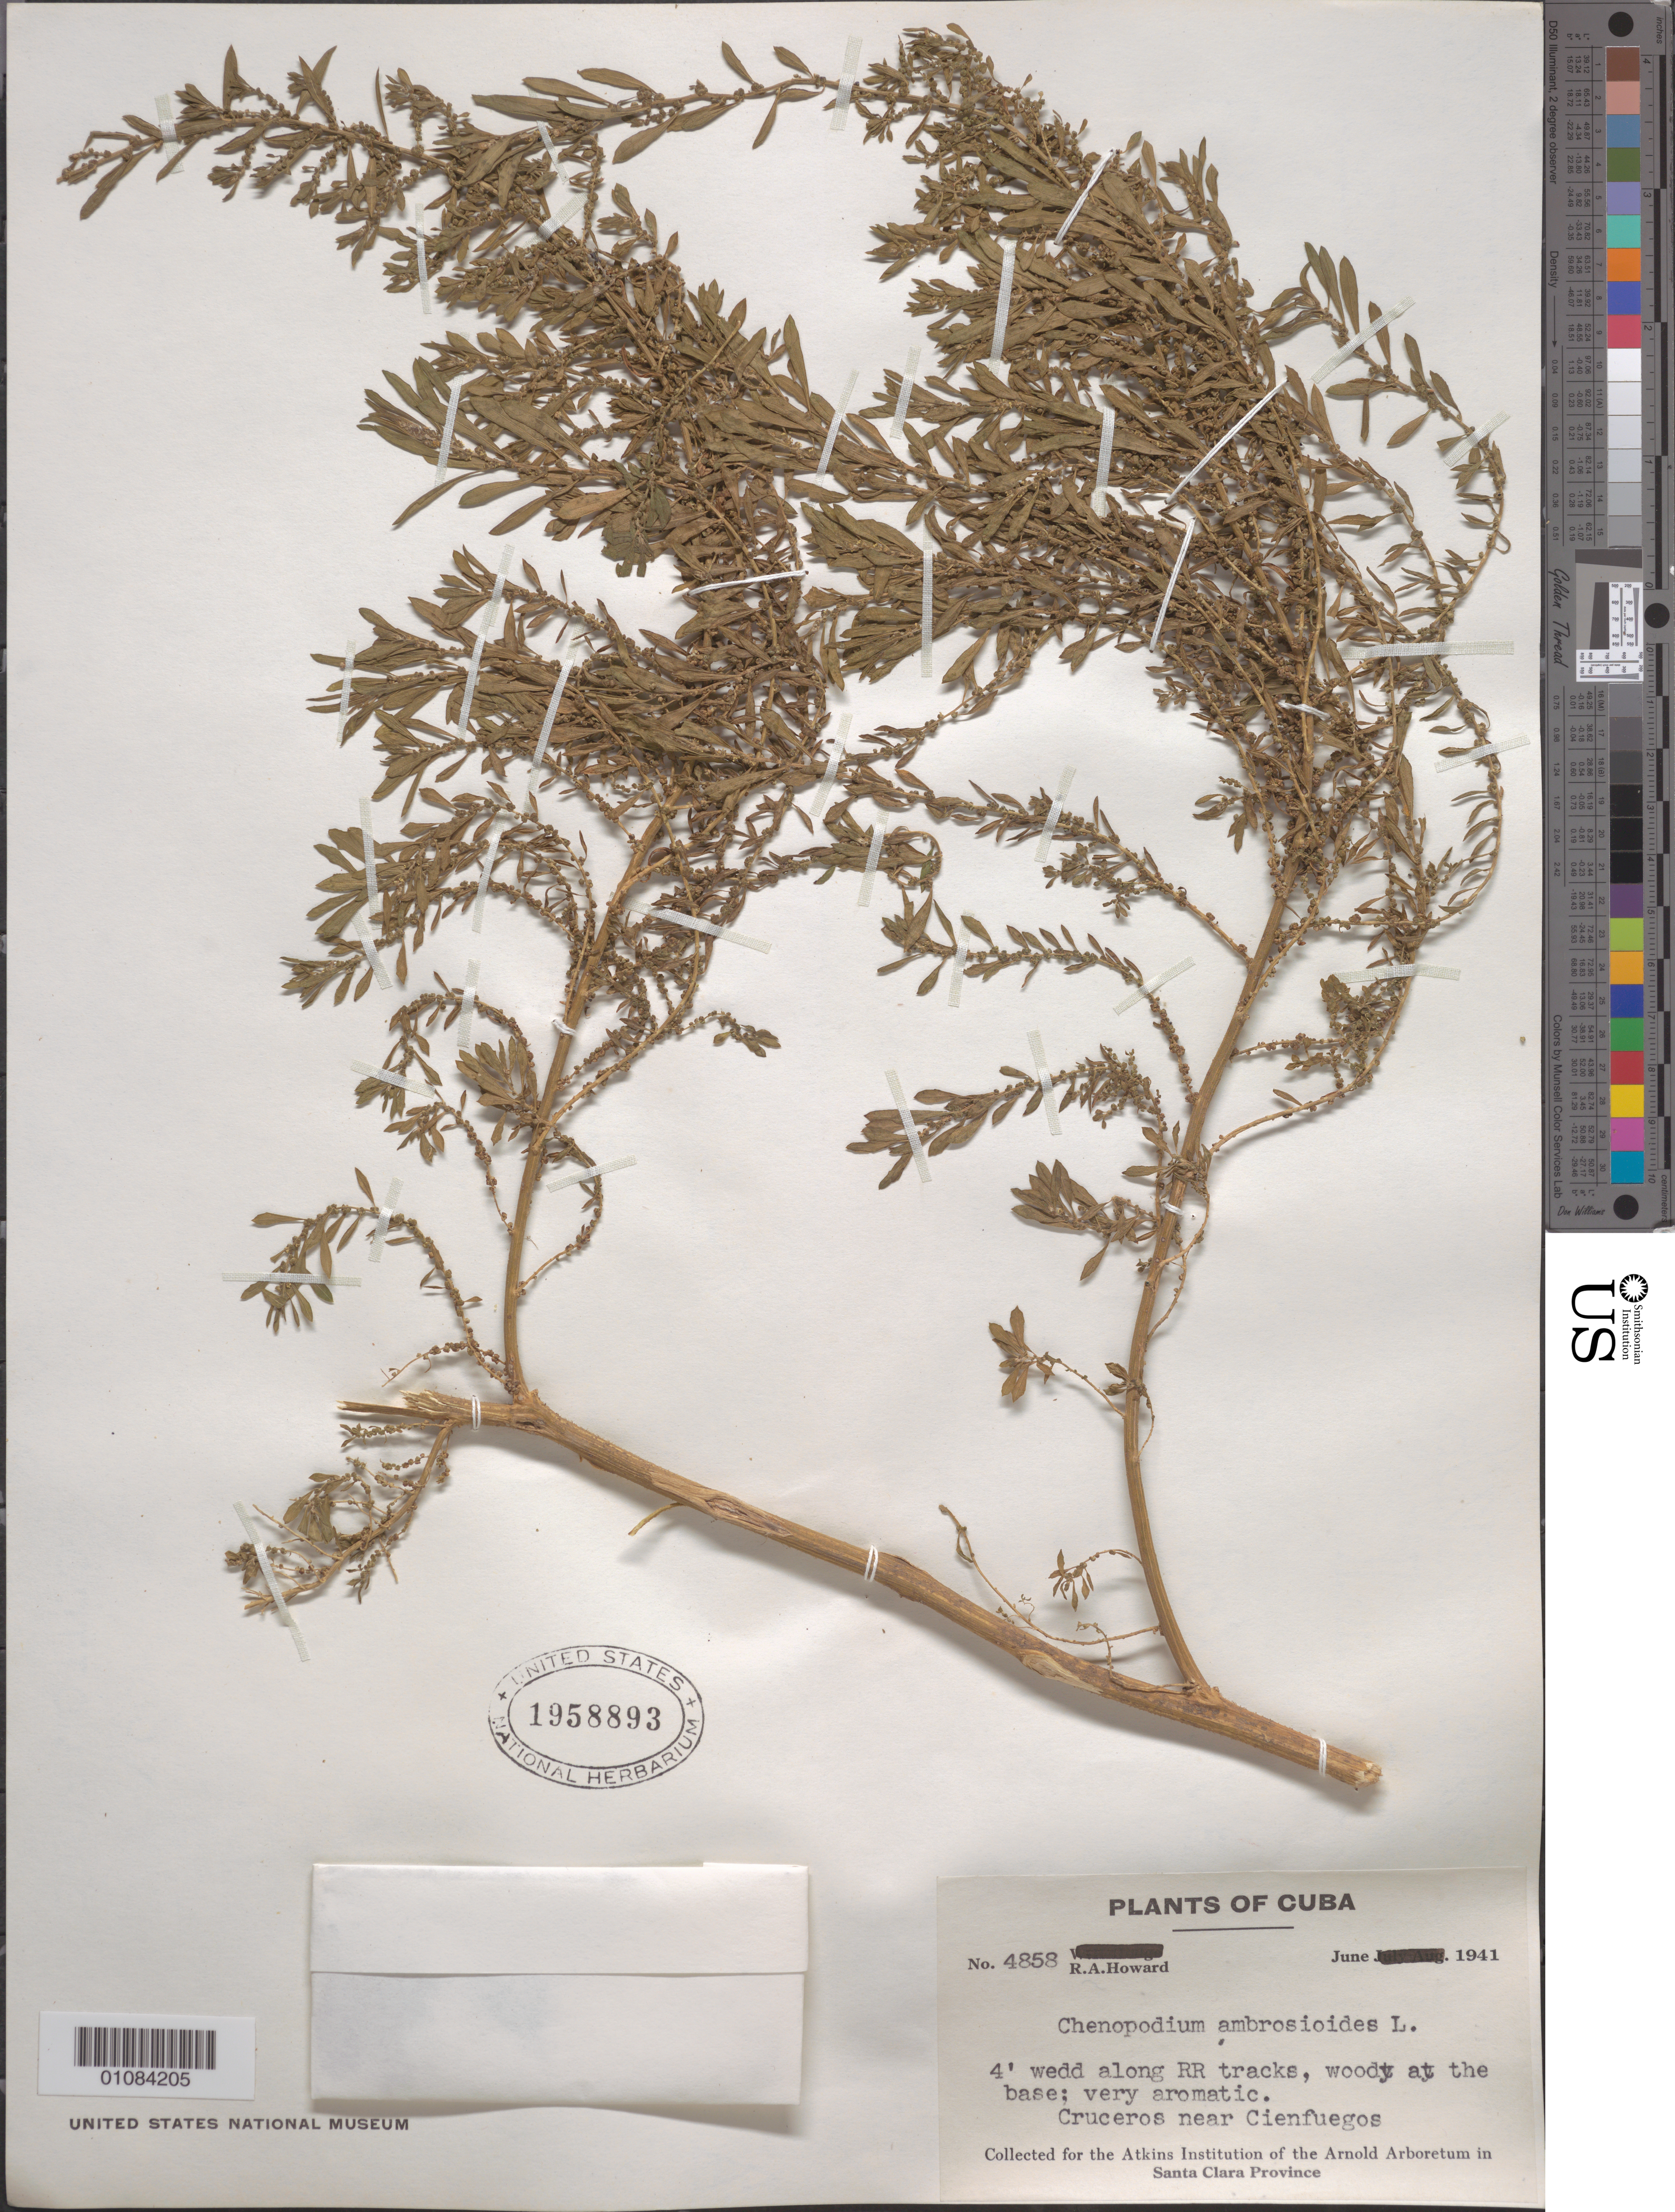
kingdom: Plantae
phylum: Tracheophyta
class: Magnoliopsida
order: Caryophyllales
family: Amaranthaceae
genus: Chenopodium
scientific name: Chenopodium ambrosioides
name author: L.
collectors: R. A. Howard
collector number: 4858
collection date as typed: Jun 1941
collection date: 1941-06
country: Cuba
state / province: Cienfuegos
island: Cuba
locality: Cruceros near Cienfuegos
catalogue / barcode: US 1958893